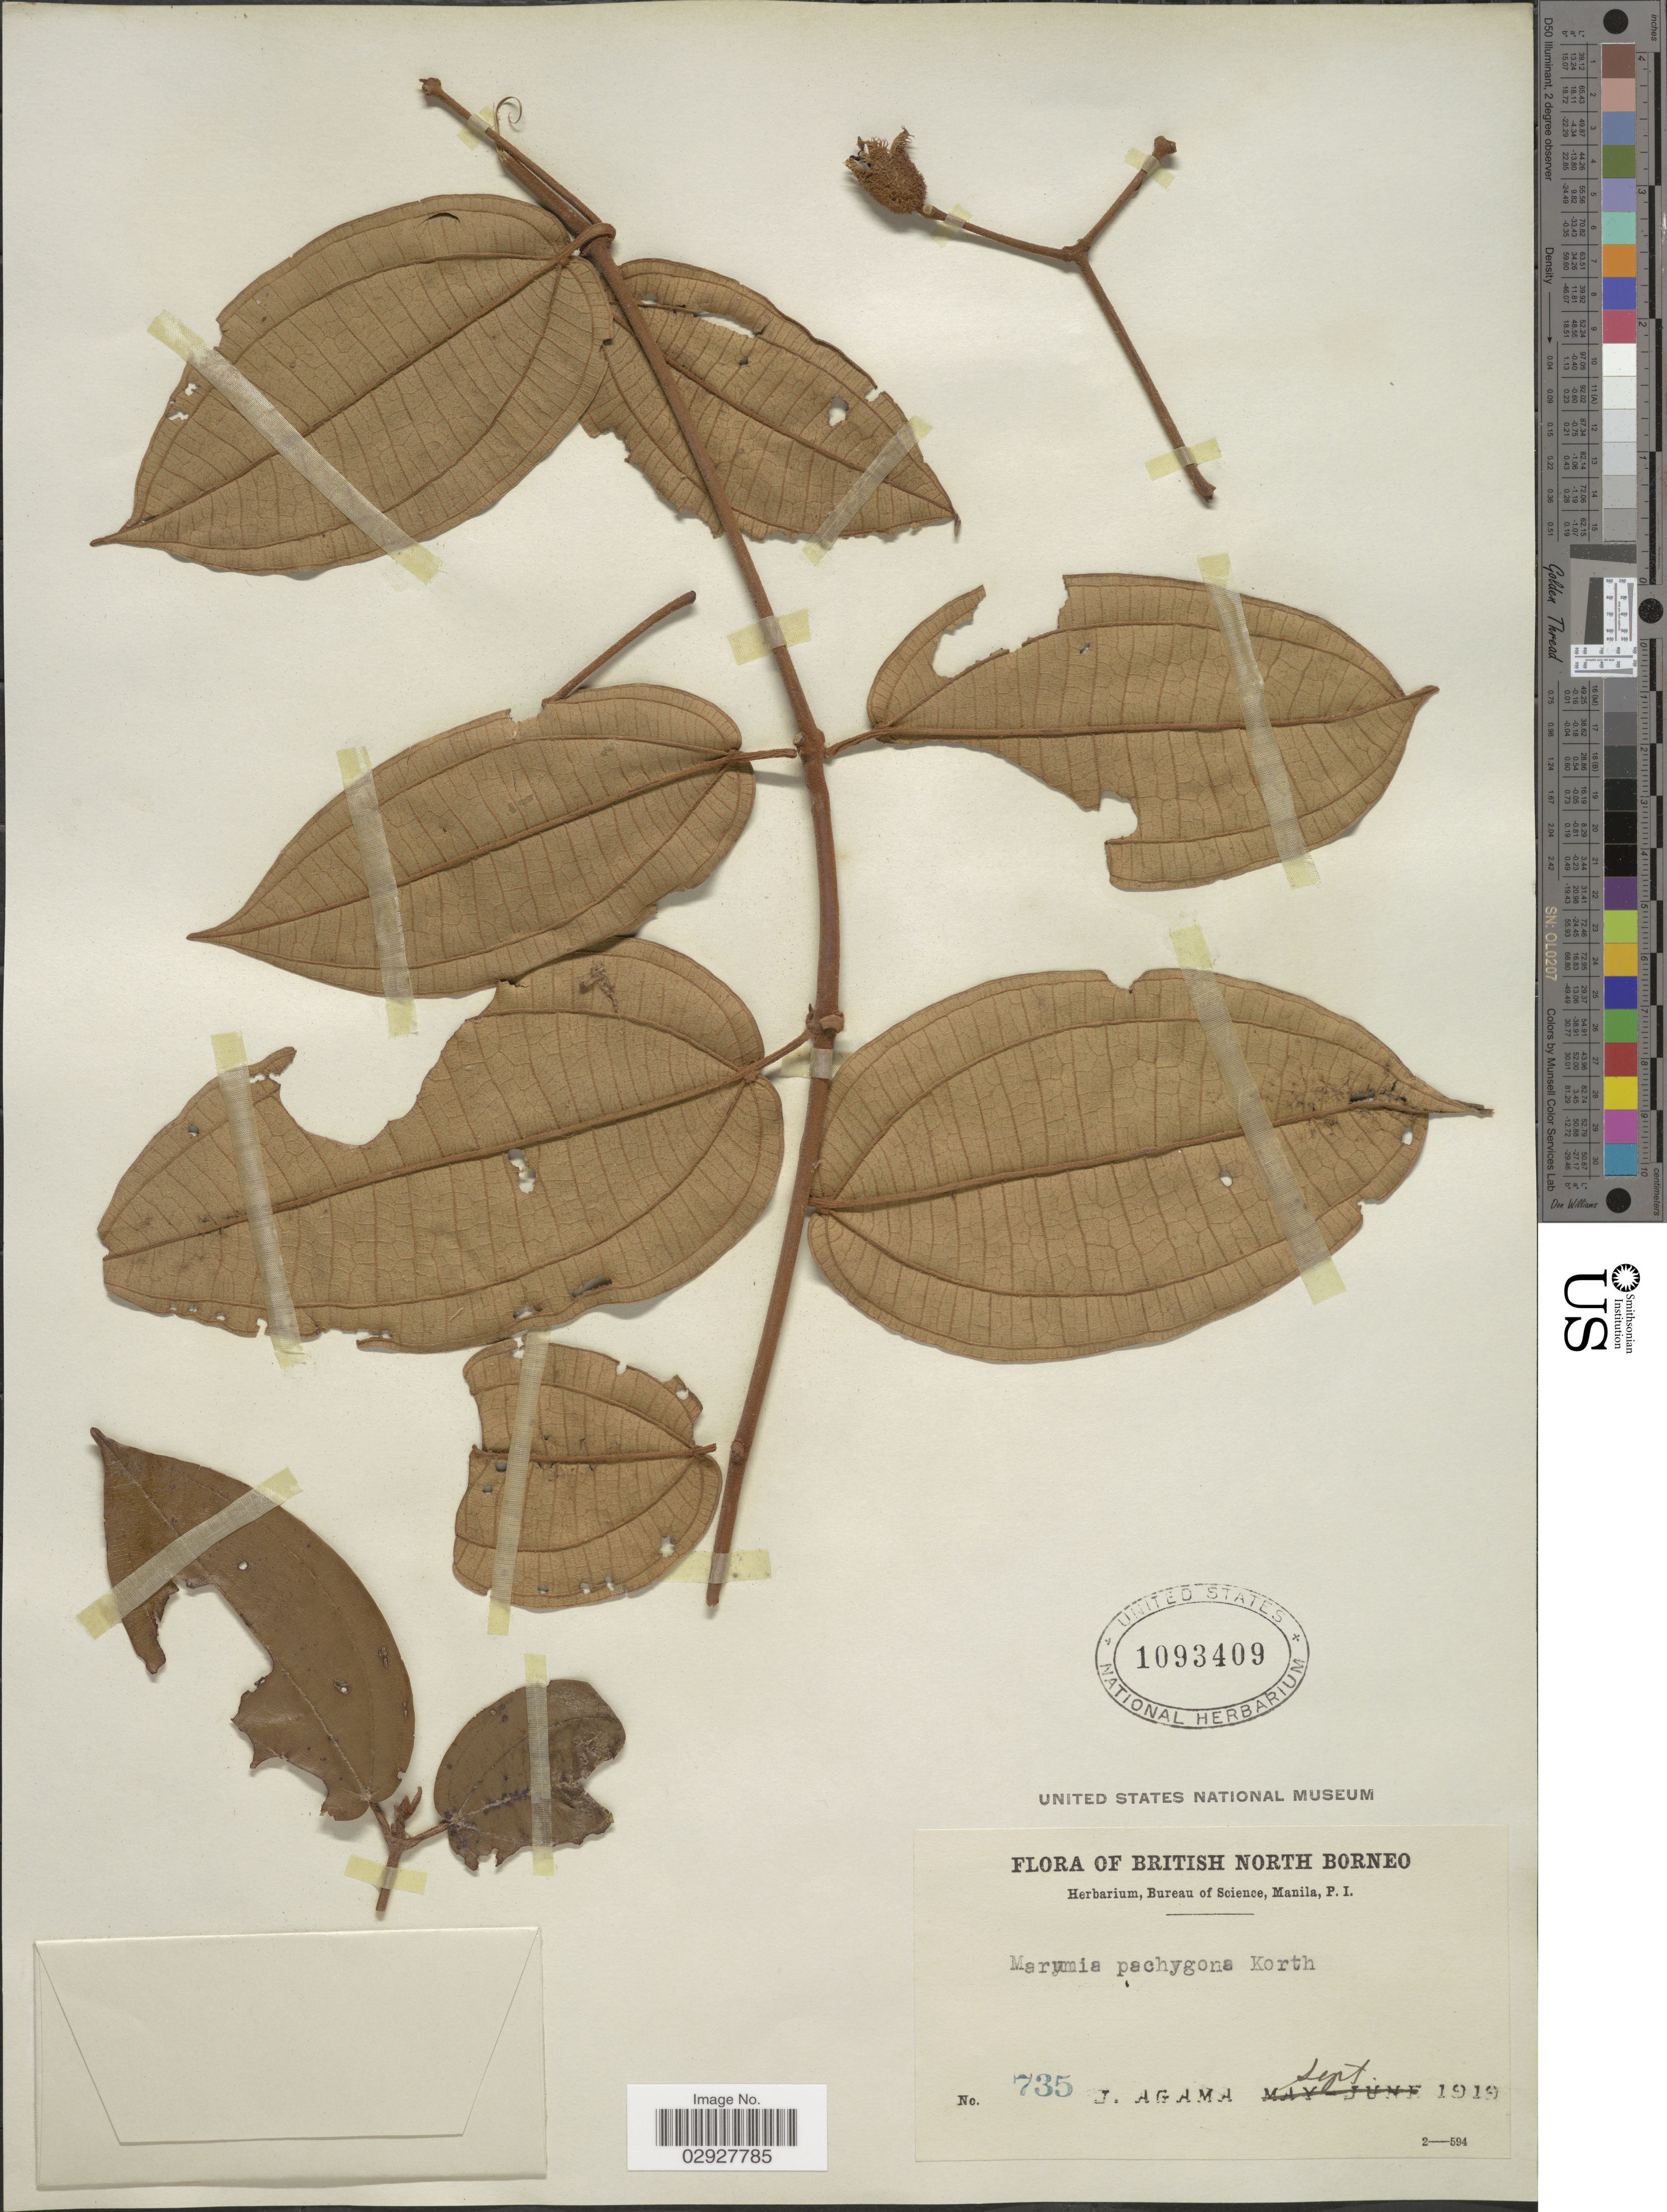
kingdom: Plantae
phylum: Tracheophyta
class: Magnoliopsida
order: Myrtales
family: Melastomataceae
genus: Macrolenes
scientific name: Macrolenes pachygyna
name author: (Korth.) M.P. Nayar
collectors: J. Agama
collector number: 735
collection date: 1919-09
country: Malaysia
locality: British North Borneo.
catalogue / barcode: US 1093409